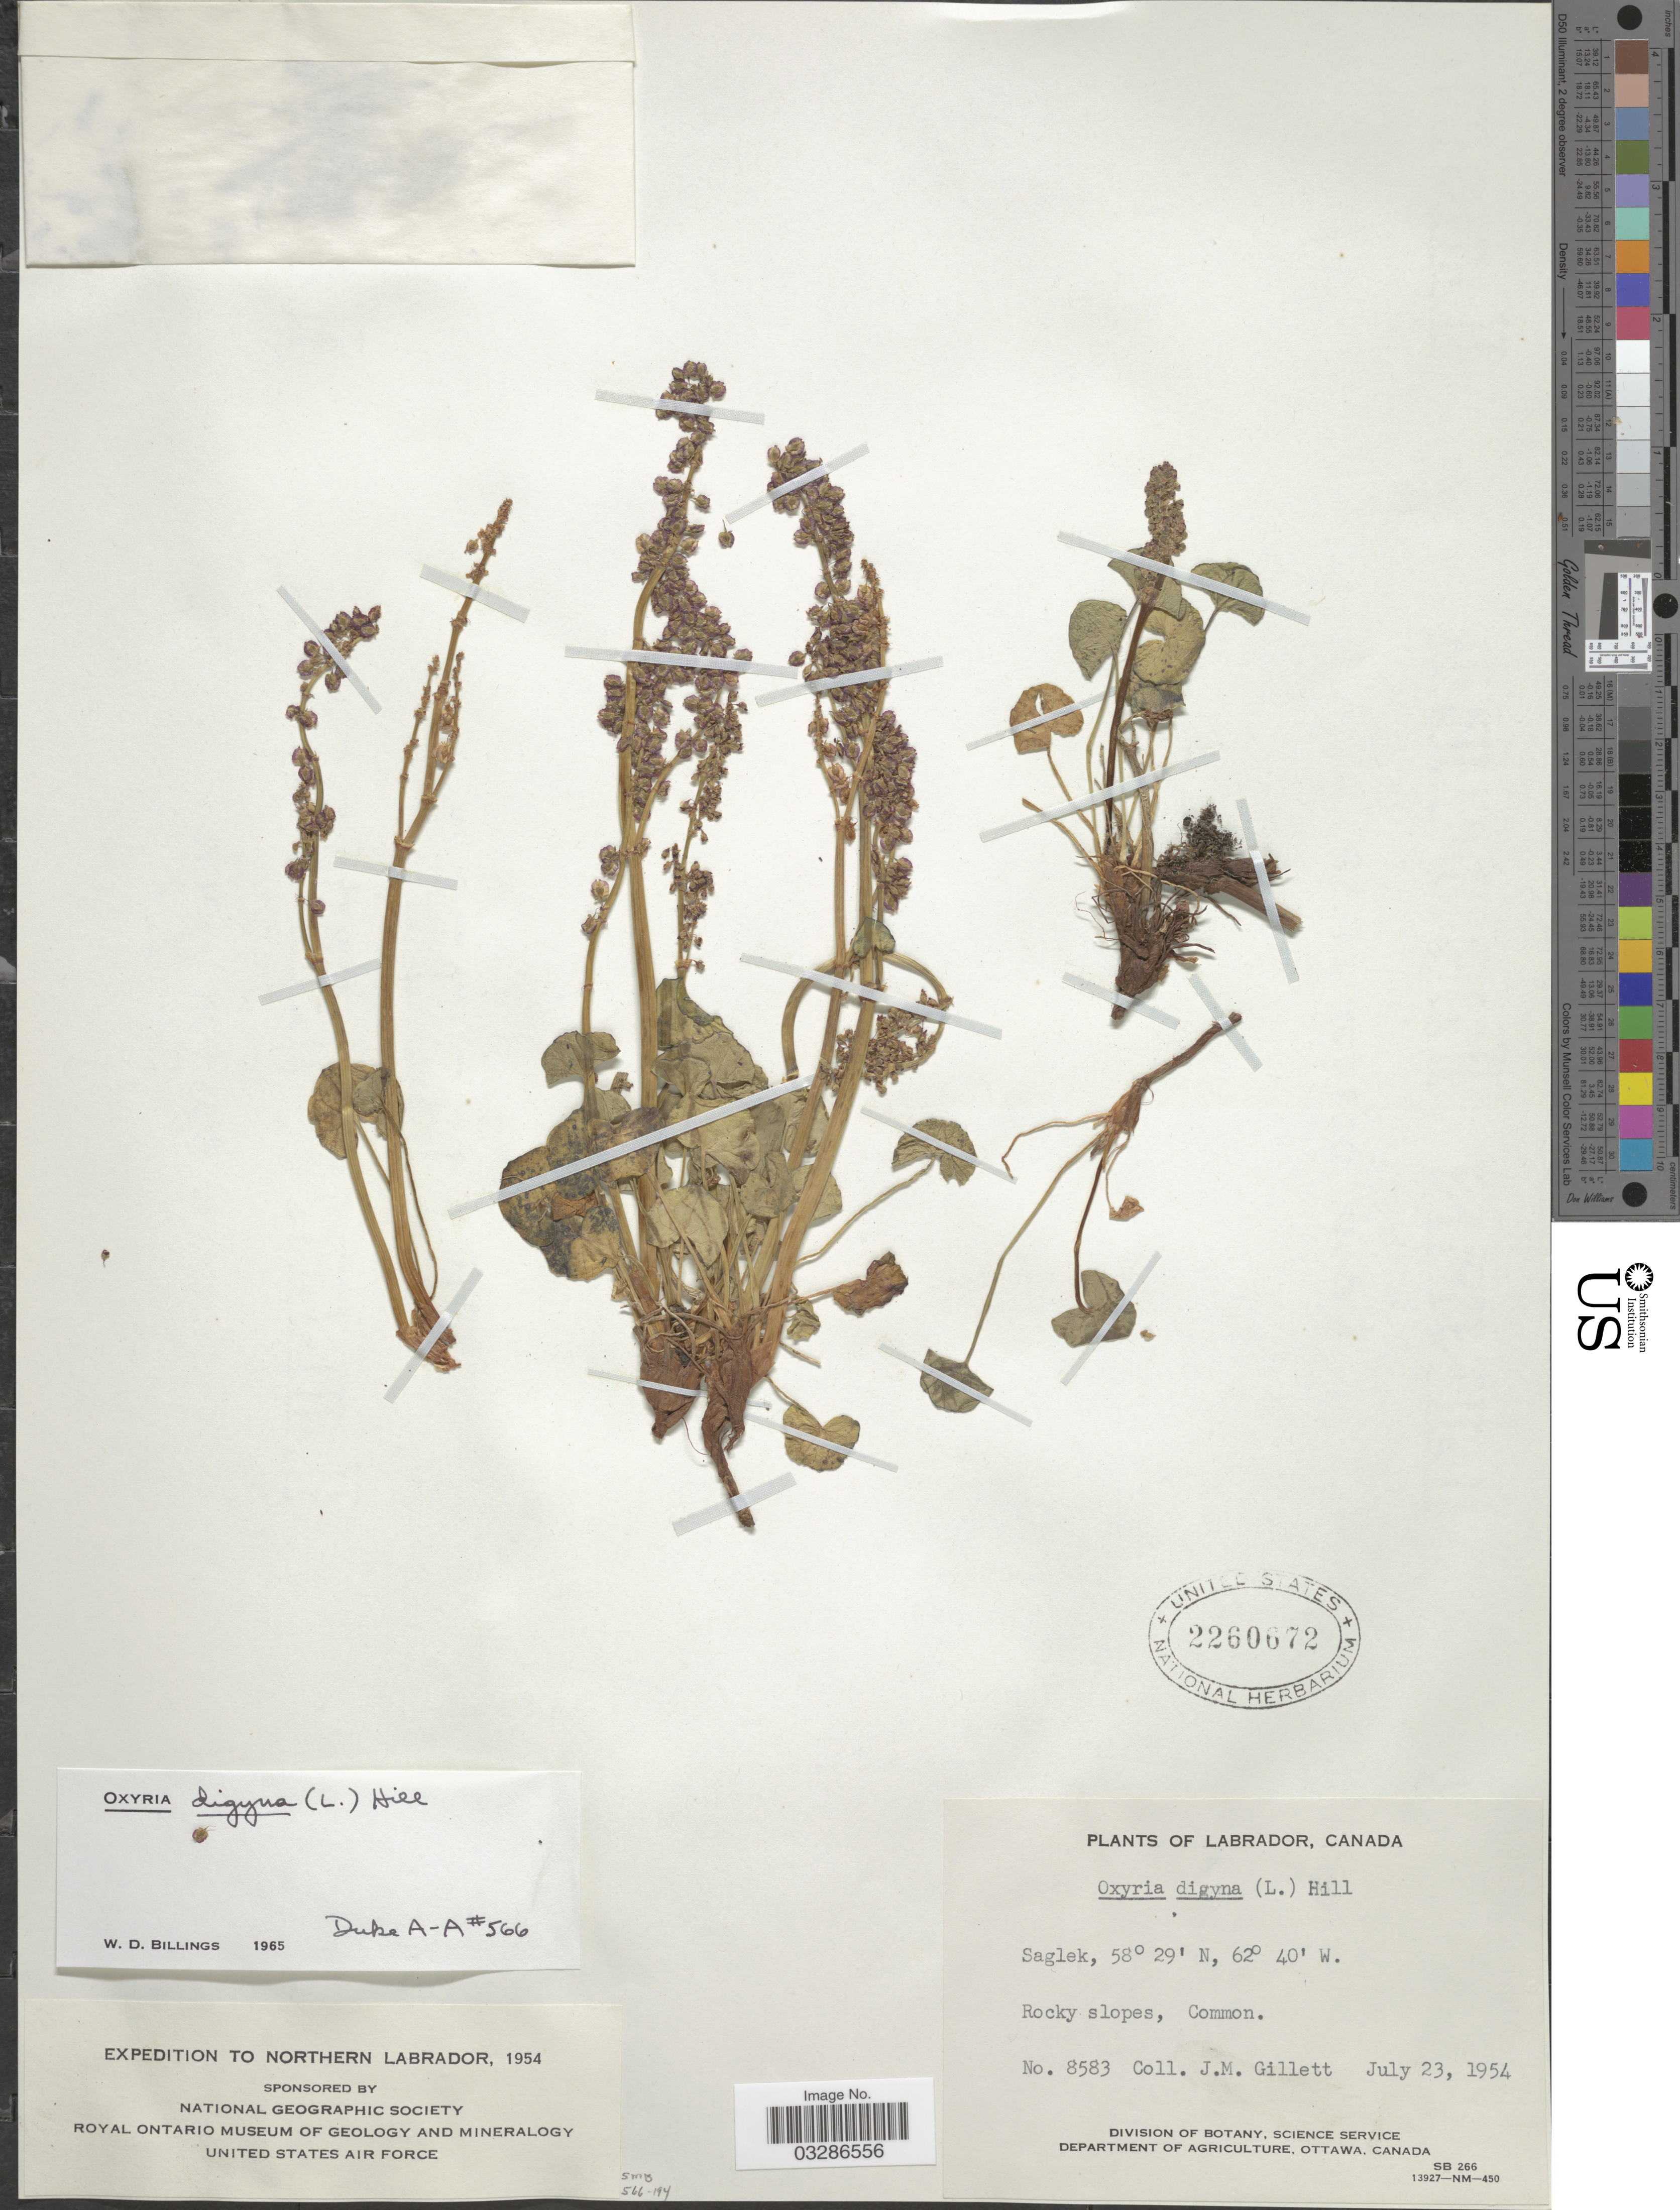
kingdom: Plantae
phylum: Tracheophyta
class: Magnoliopsida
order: Caryophyllales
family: Polygonaceae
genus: Oxyria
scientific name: Oxyria digyna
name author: (L.) Hill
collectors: J. M. Gillett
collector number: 8583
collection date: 1954-07-23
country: Canada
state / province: Newfoundland and Labrador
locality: Labrador, Saglek, Northern Labrador.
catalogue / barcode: US 2260672